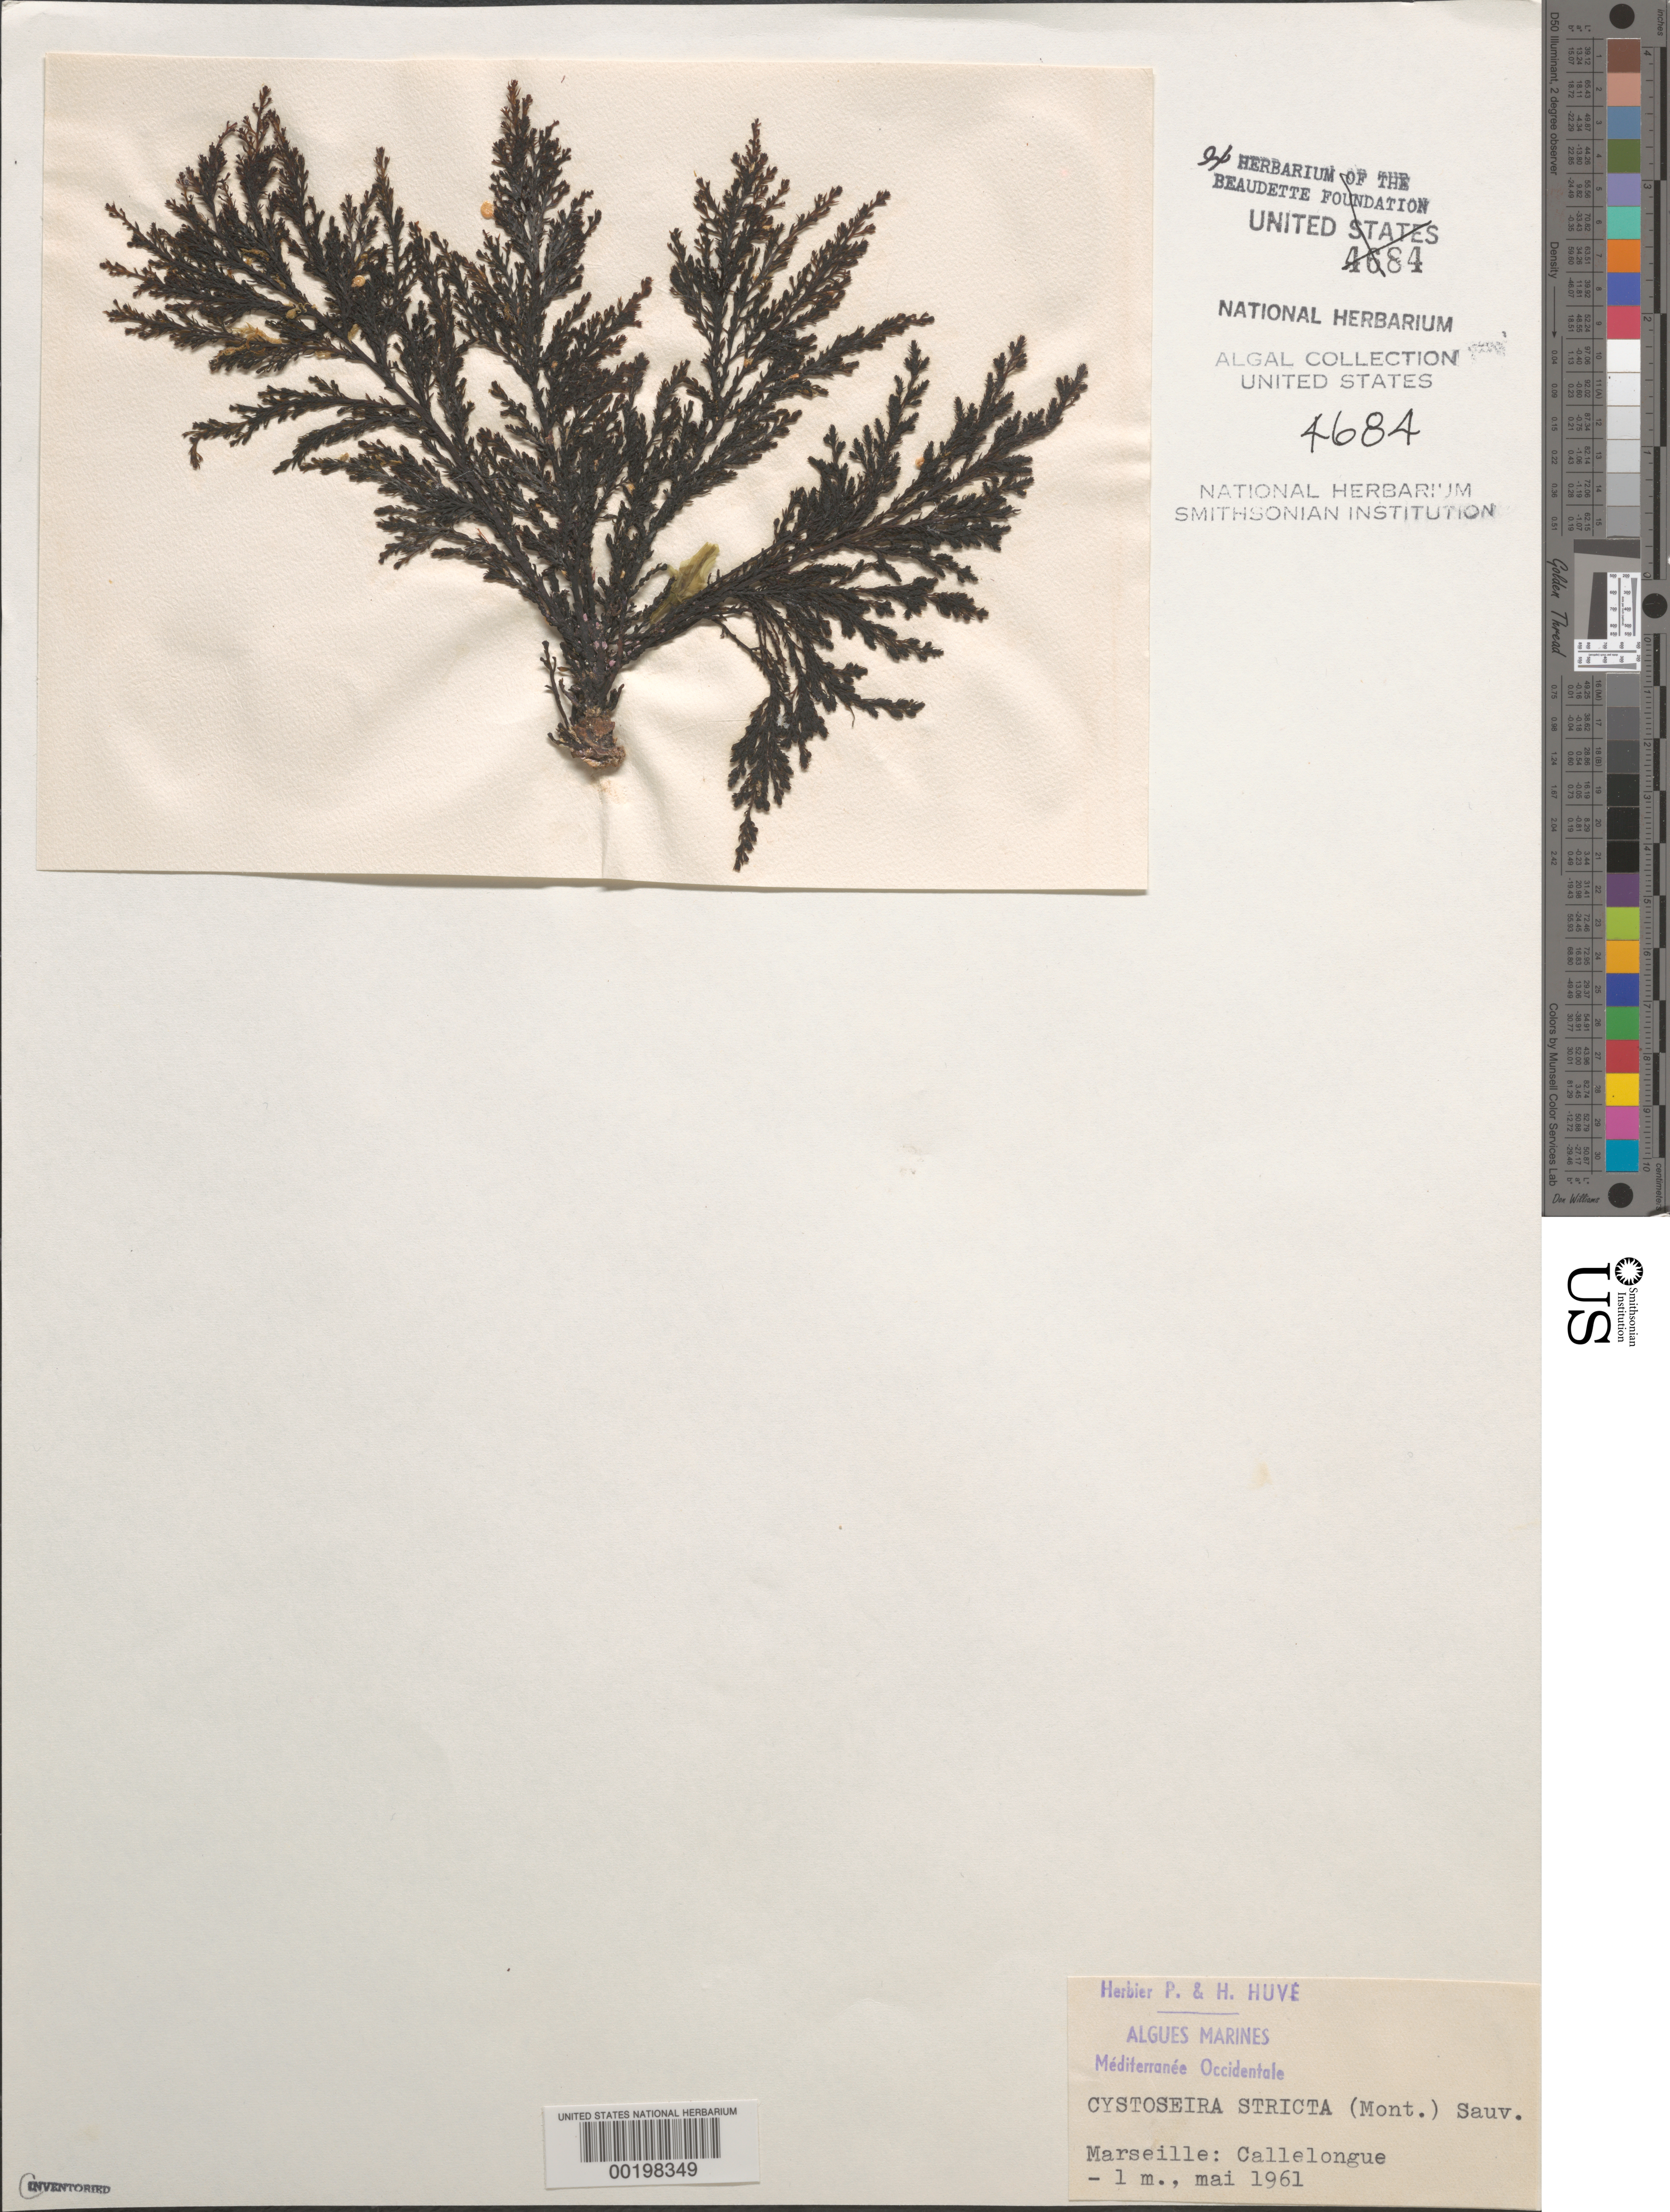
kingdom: Chromista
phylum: Ochrophyta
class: Phaeophyceae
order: Fucales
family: Sargassaceae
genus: Ericaria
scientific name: Ericaria amentacea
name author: (C. Agardh) Molinari & Guiry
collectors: P. Huve & H. Huve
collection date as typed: May 1961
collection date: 1961-05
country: France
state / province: Provence-Alpes-Côte d'Azur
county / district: Bouches-du-Rhône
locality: Callelongue, Marseille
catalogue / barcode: US 4684